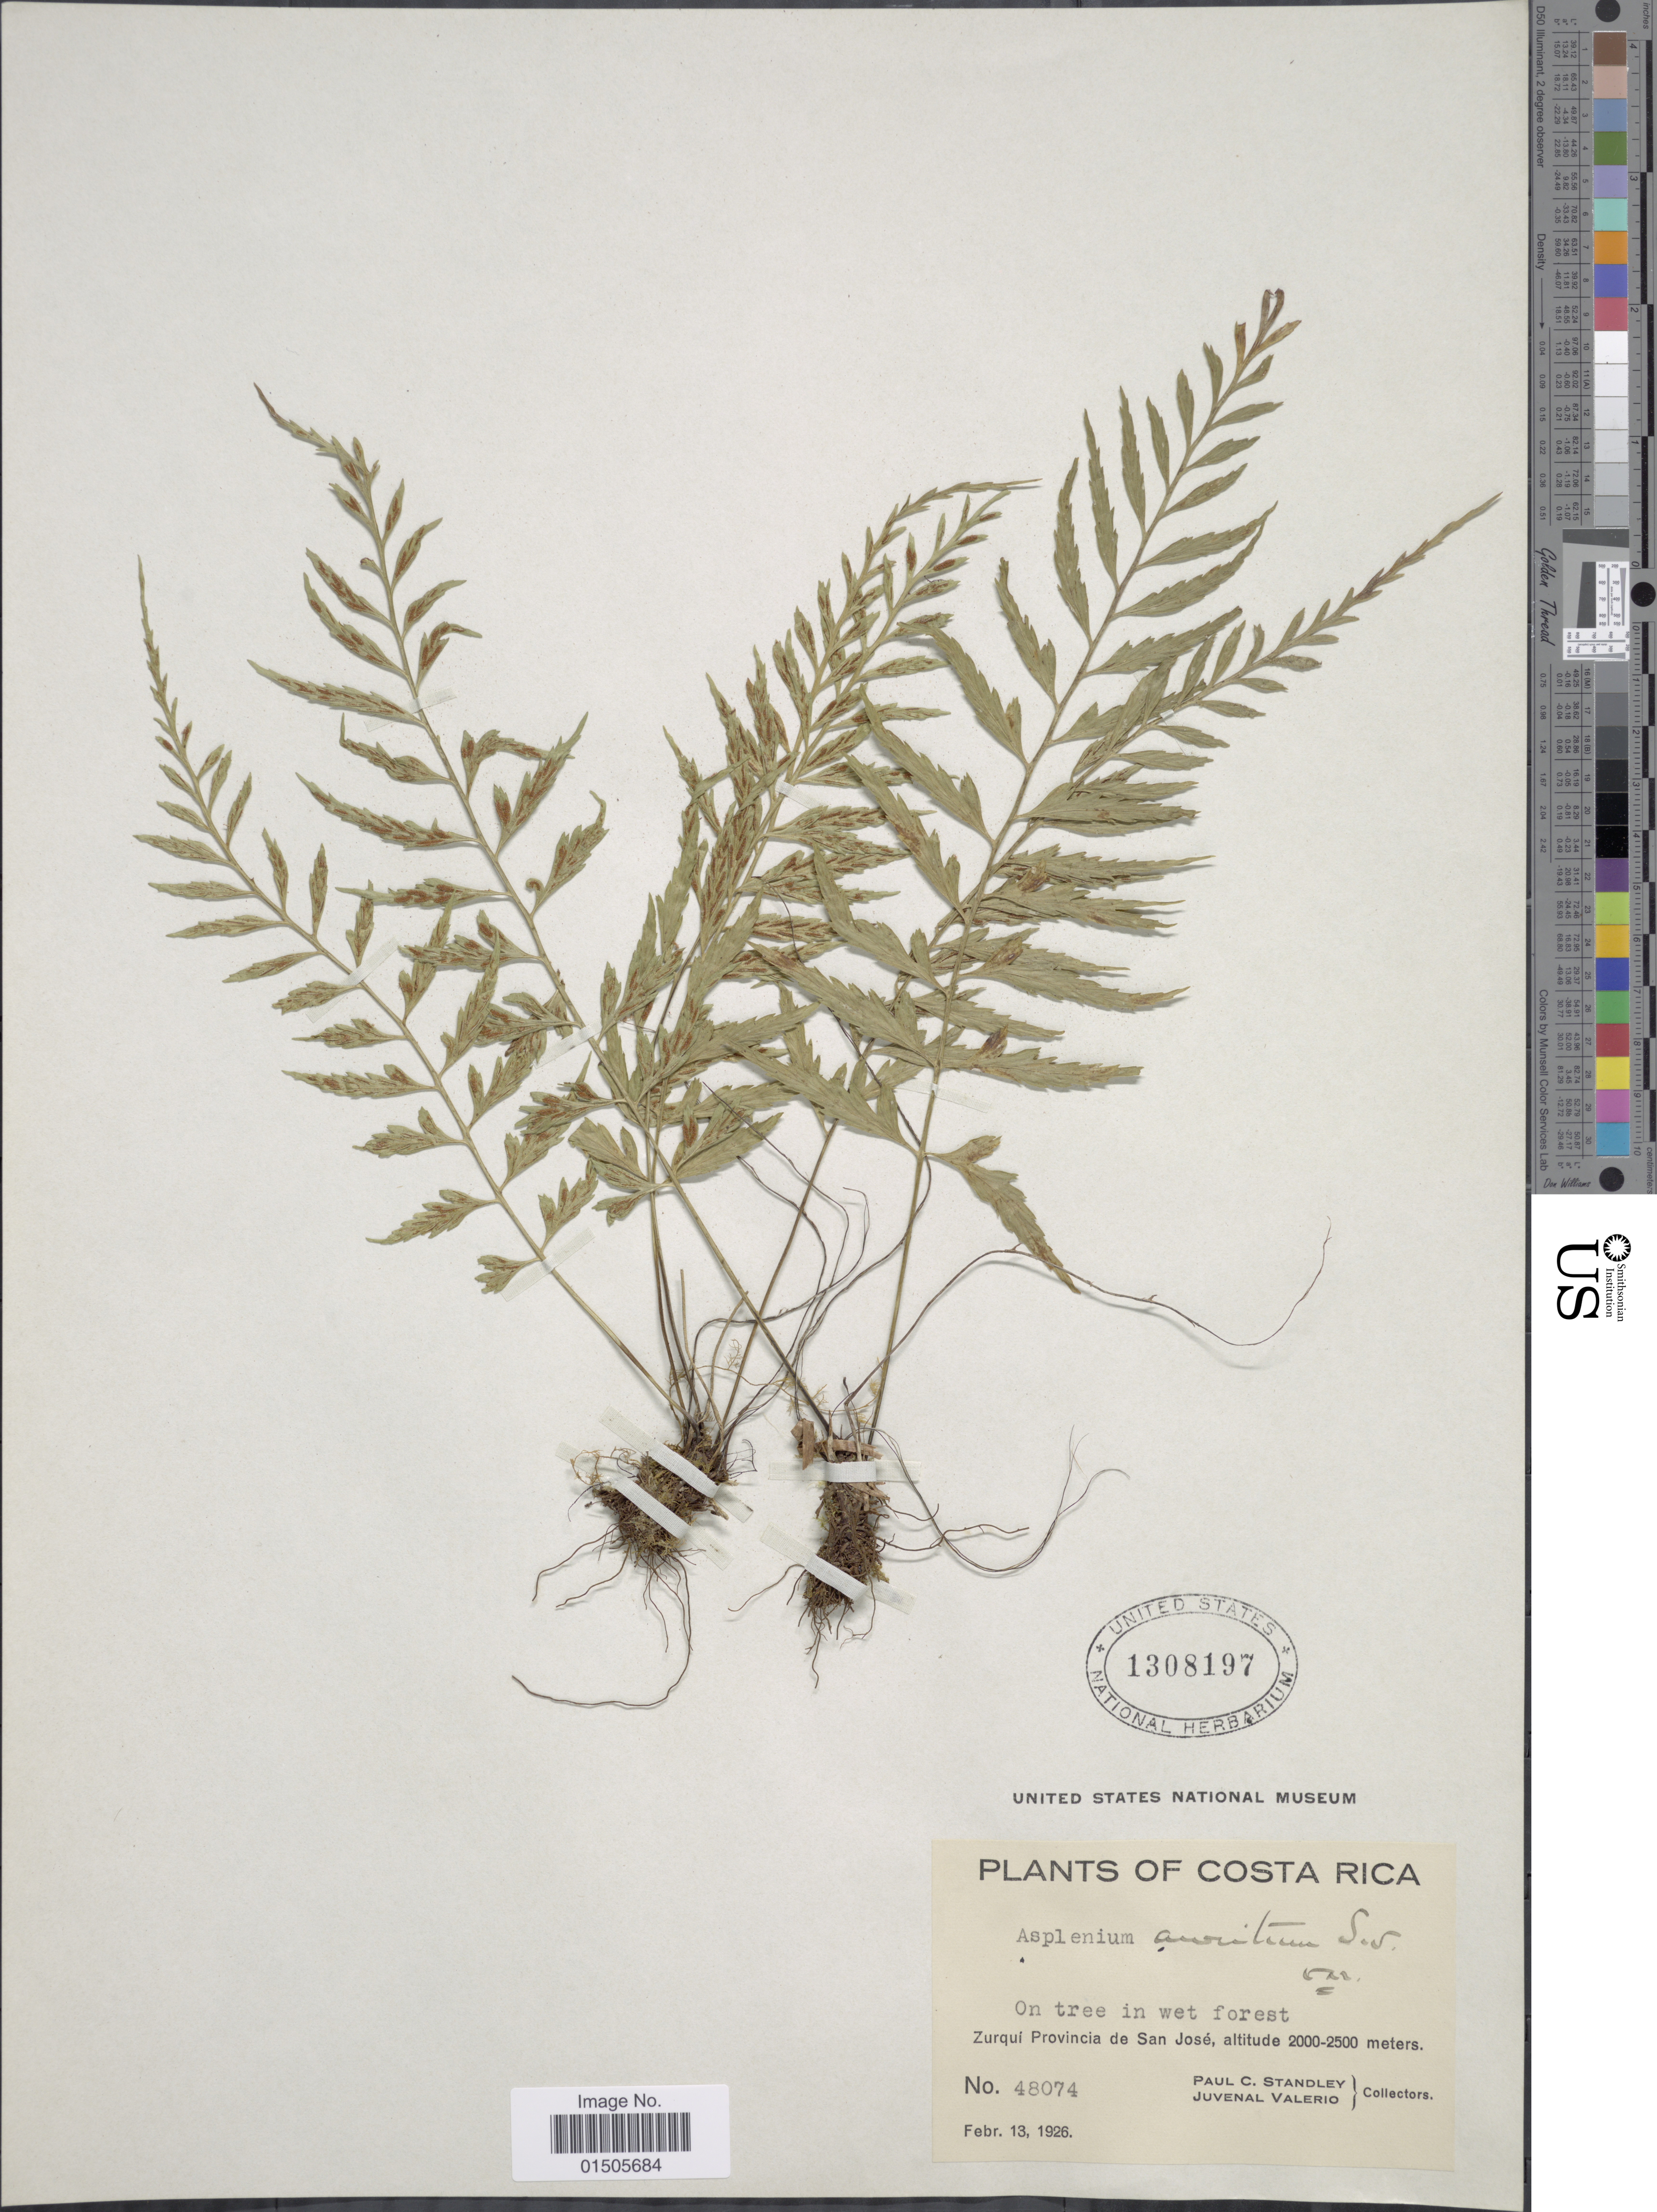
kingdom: Plantae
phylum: Tracheophyta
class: Polypodiopsida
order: Polypodiales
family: Aspleniaceae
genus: Asplenium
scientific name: Asplenium auritum var. intermedium ined.?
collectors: P. C. Standley & J. Valerio R.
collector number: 48074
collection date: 1926-02-13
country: Costa Rica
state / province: San José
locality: Zurqui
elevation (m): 2000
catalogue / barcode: US 1308197